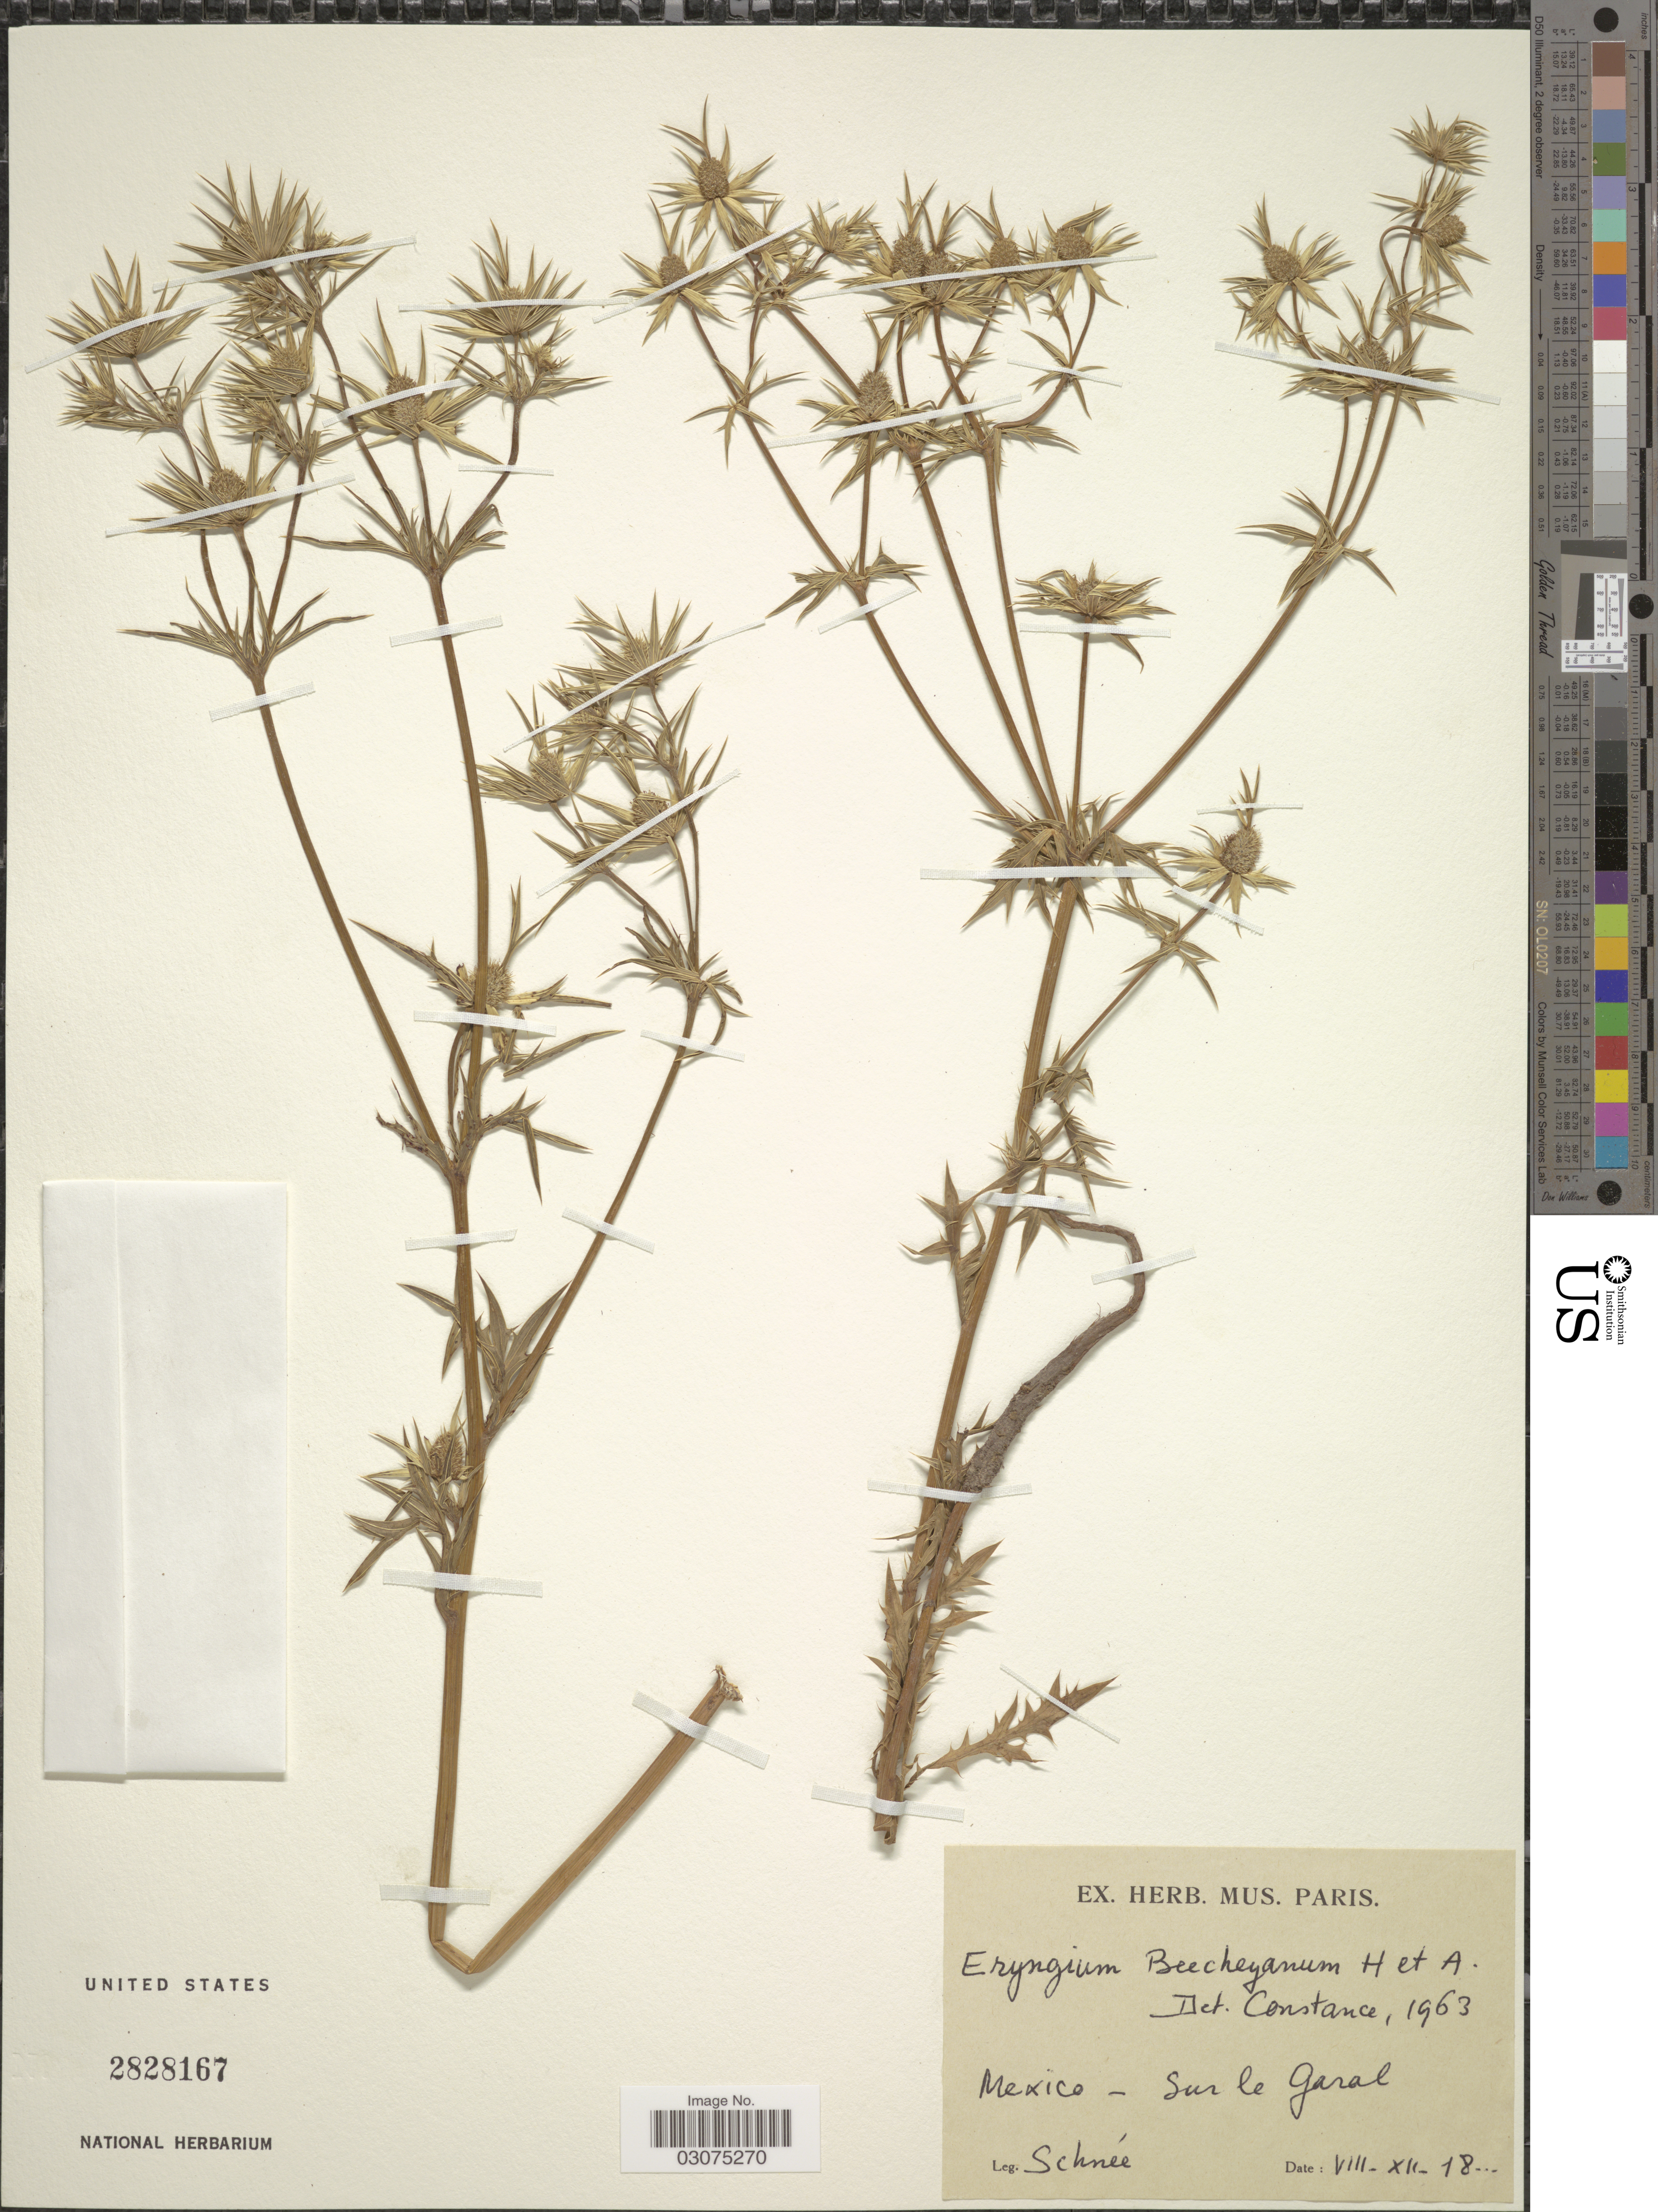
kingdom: Plantae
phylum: Tracheophyta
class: Magnoliopsida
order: Apiales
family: Apiaceae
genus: Eryngium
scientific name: Eryngium beecheyanum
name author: Hook. f. & Arn.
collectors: Schnée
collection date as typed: VIII-XII-18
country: Mexico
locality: Sur le Garal.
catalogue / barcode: US 2828167